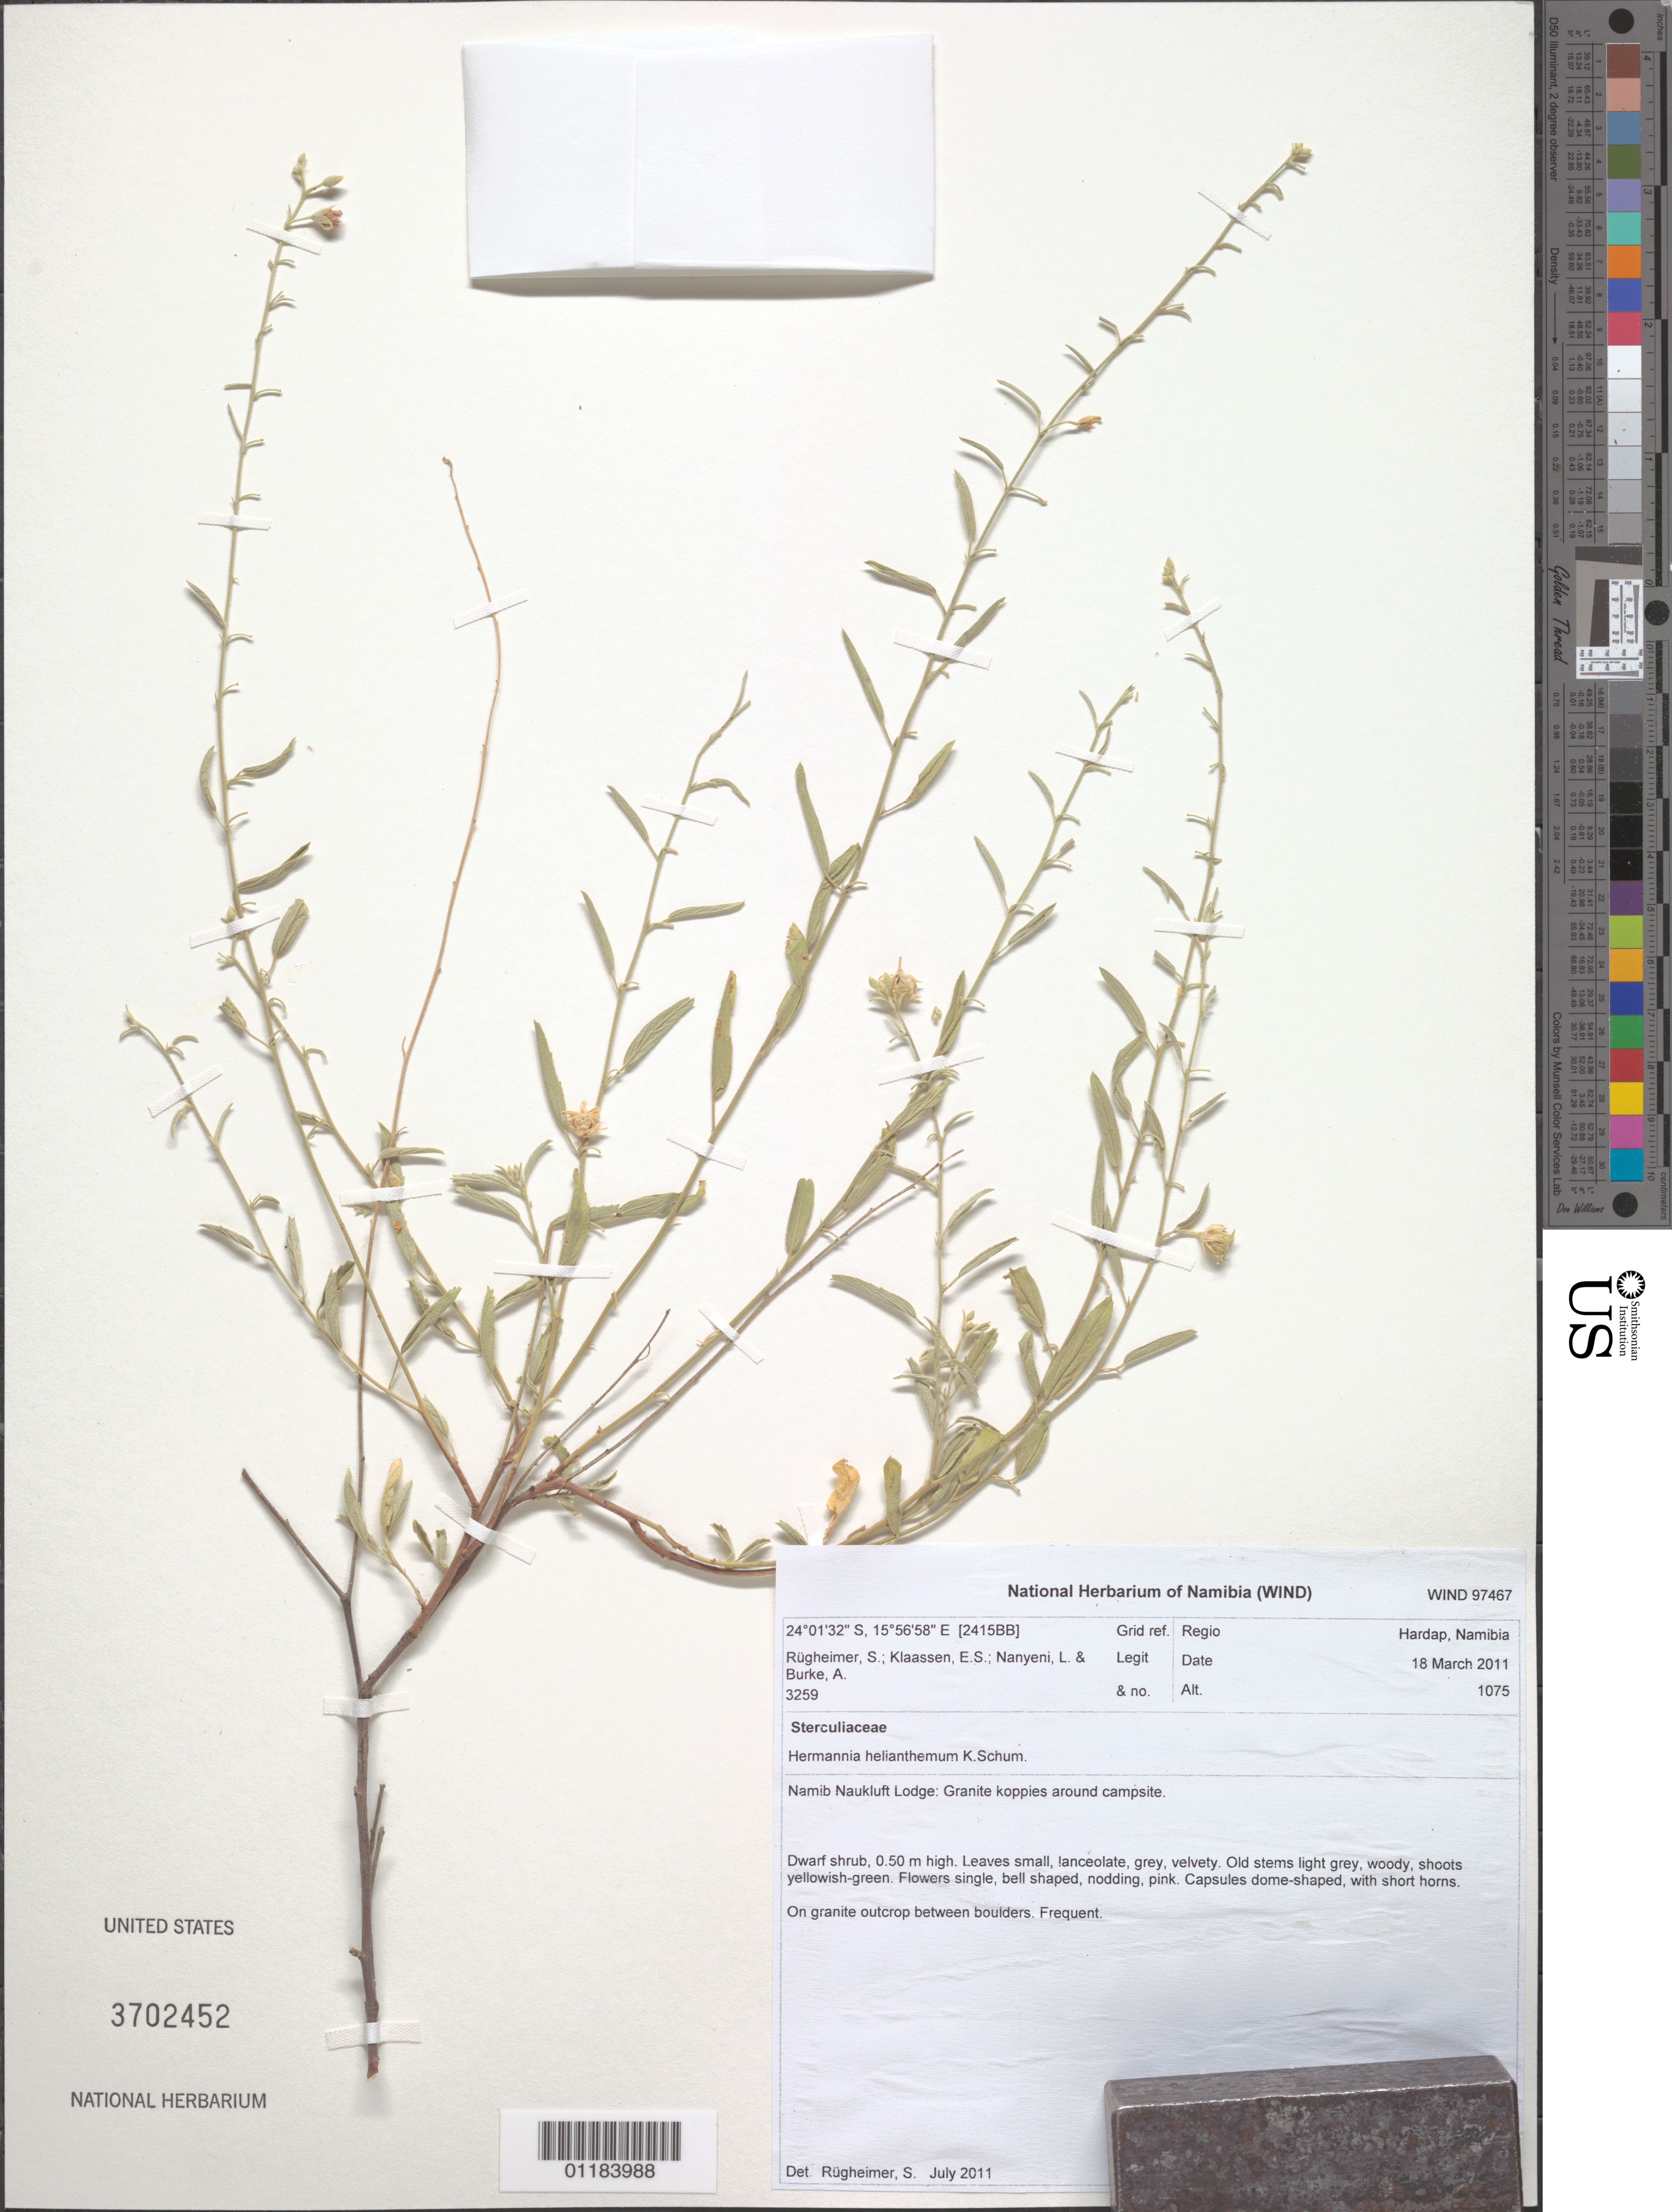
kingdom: Plantae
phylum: Tracheophyta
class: Magnoliopsida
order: Malvales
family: Malvaceae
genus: Hermannia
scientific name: Hermannia helianthemum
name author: K. Schum.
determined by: Rugheimer, S.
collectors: S. Rugheimer, E. S. Klaassen, L. Nanyeni & A. Burke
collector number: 3259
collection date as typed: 18 March 2011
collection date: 2011-03-18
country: Namibia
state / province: Hardap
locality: Namib Naukluft Lodge: Granite koppies around campsite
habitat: granite outcrop between boulders.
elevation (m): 1075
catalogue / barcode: US 3702452